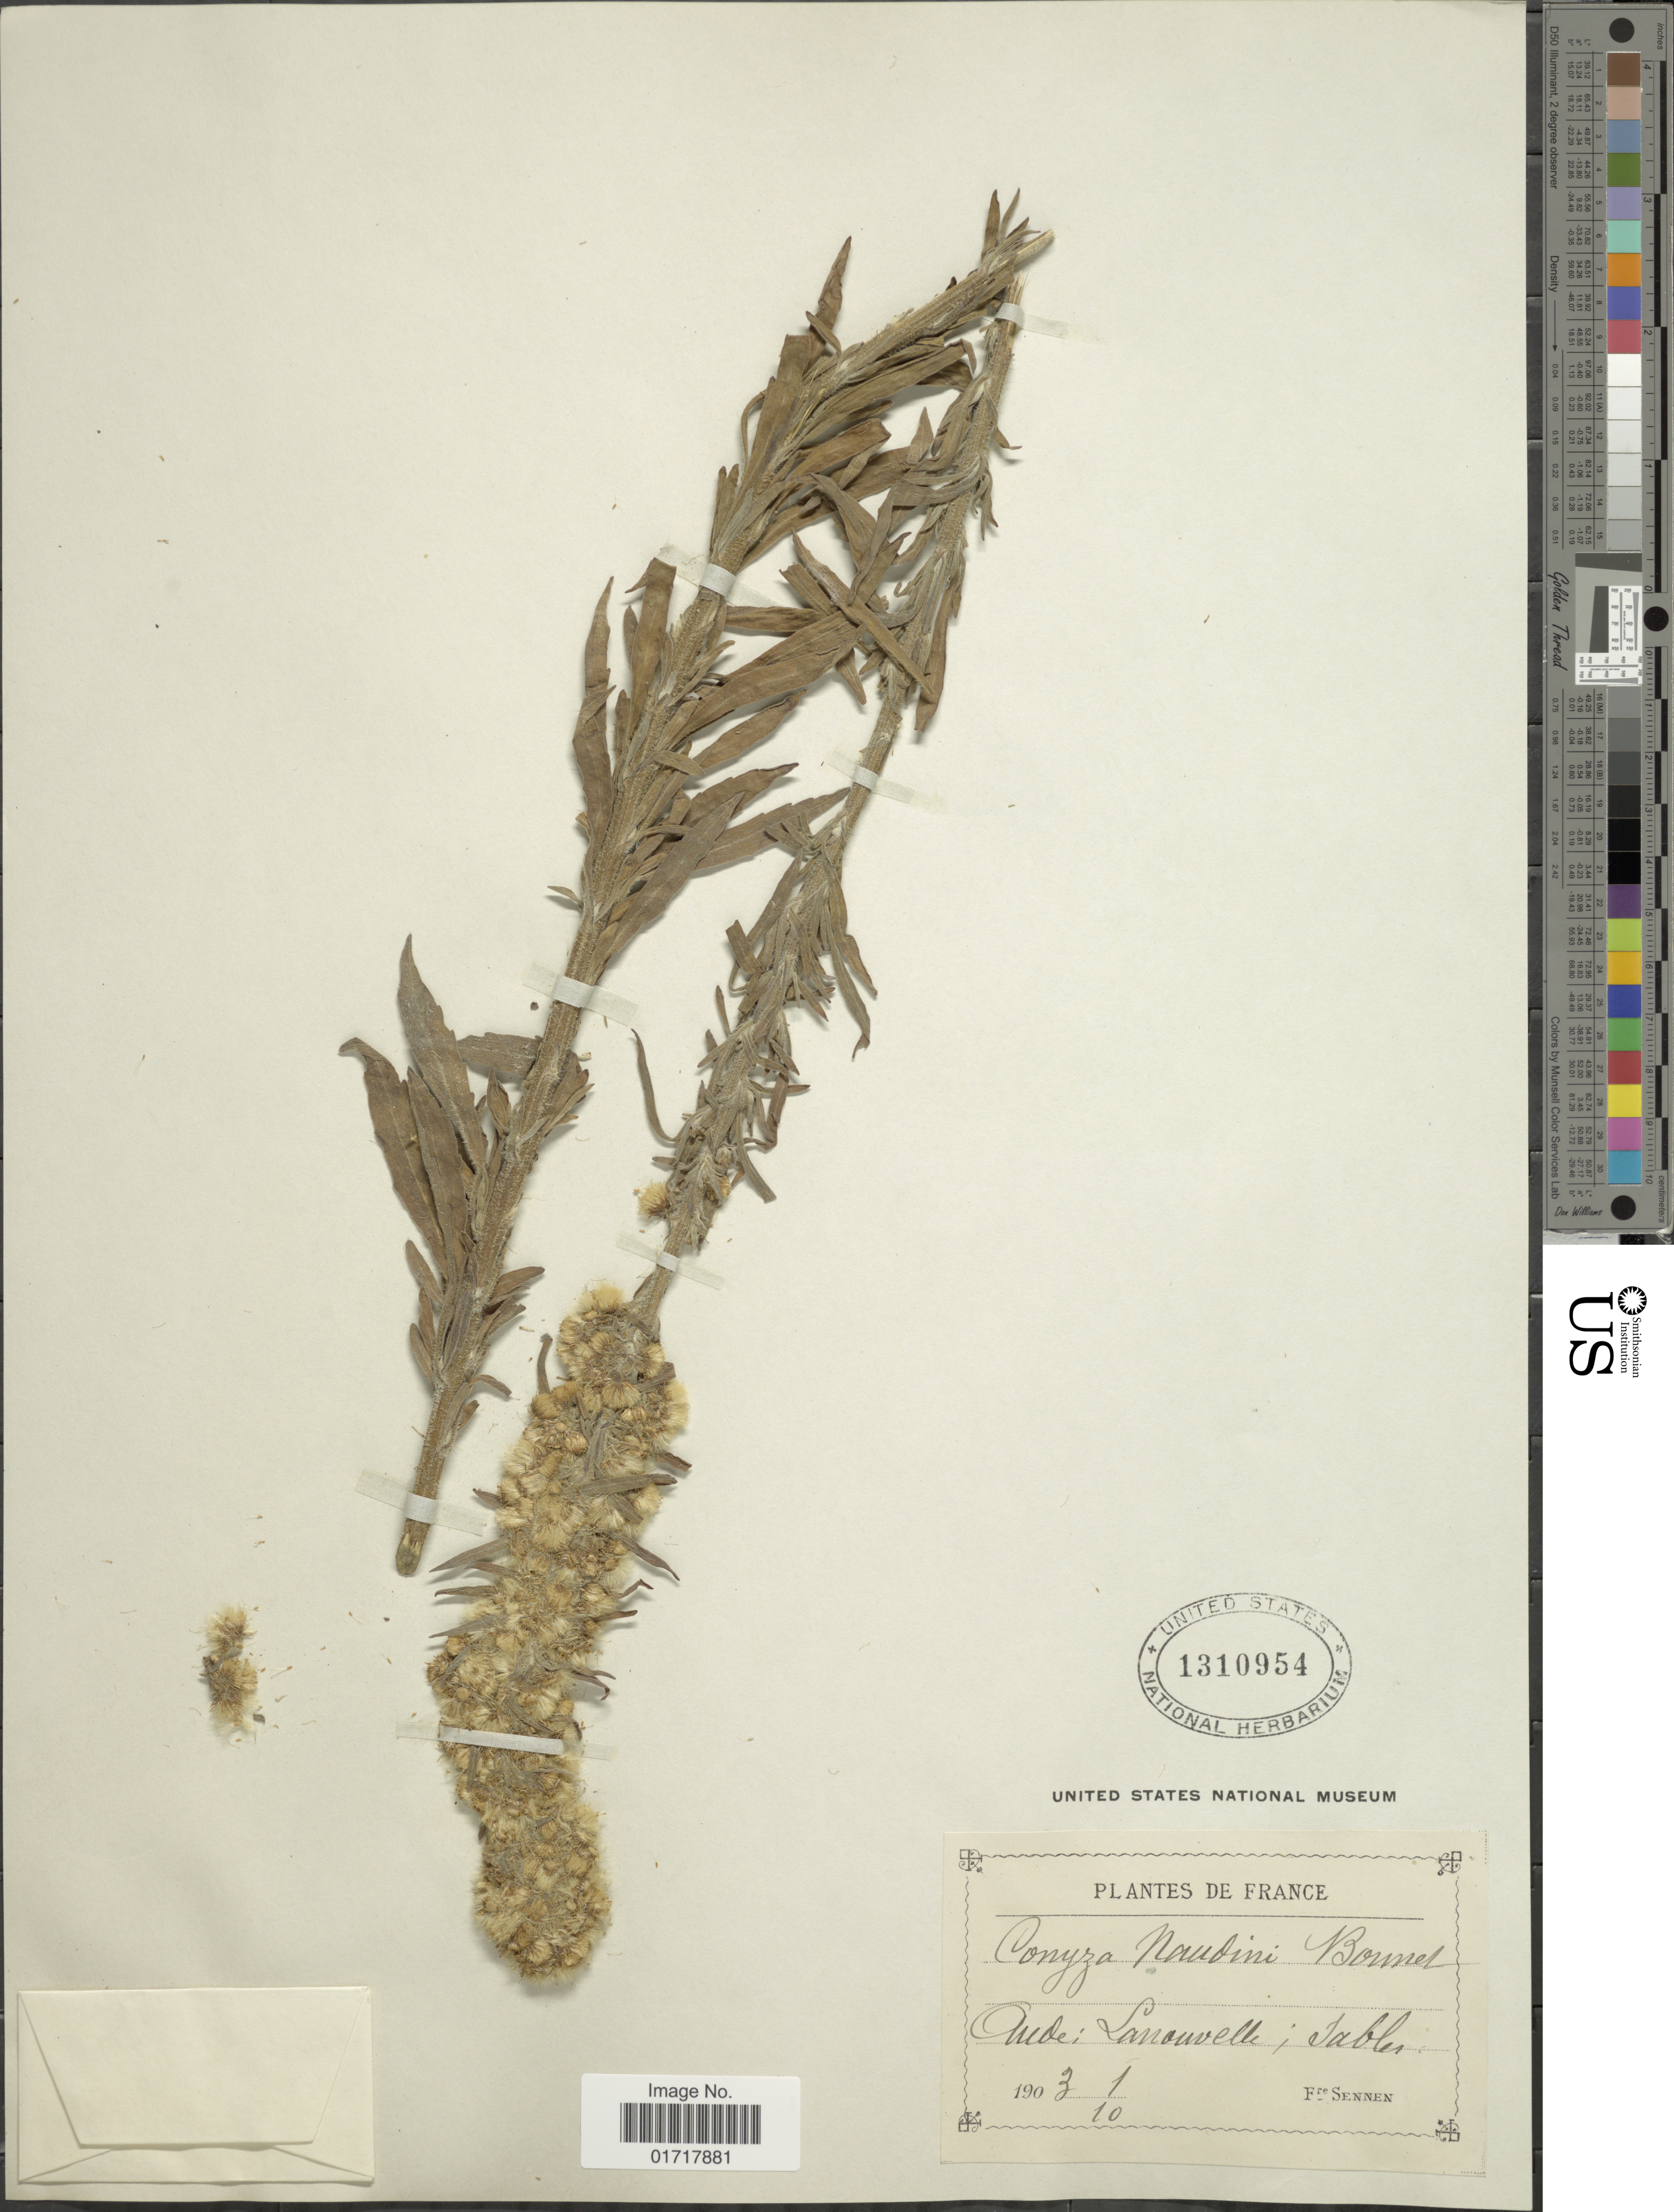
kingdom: Plantae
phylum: Tracheophyta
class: Magnoliopsida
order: Asterales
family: Asteraceae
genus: Conyza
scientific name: Conyza naudinii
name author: Bonnet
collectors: E. Sennen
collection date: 1903-10-01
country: France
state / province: Occitanie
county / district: Aude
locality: France, Aude: Lanouvelle; Iables. [interpreted]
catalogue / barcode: US 1310954